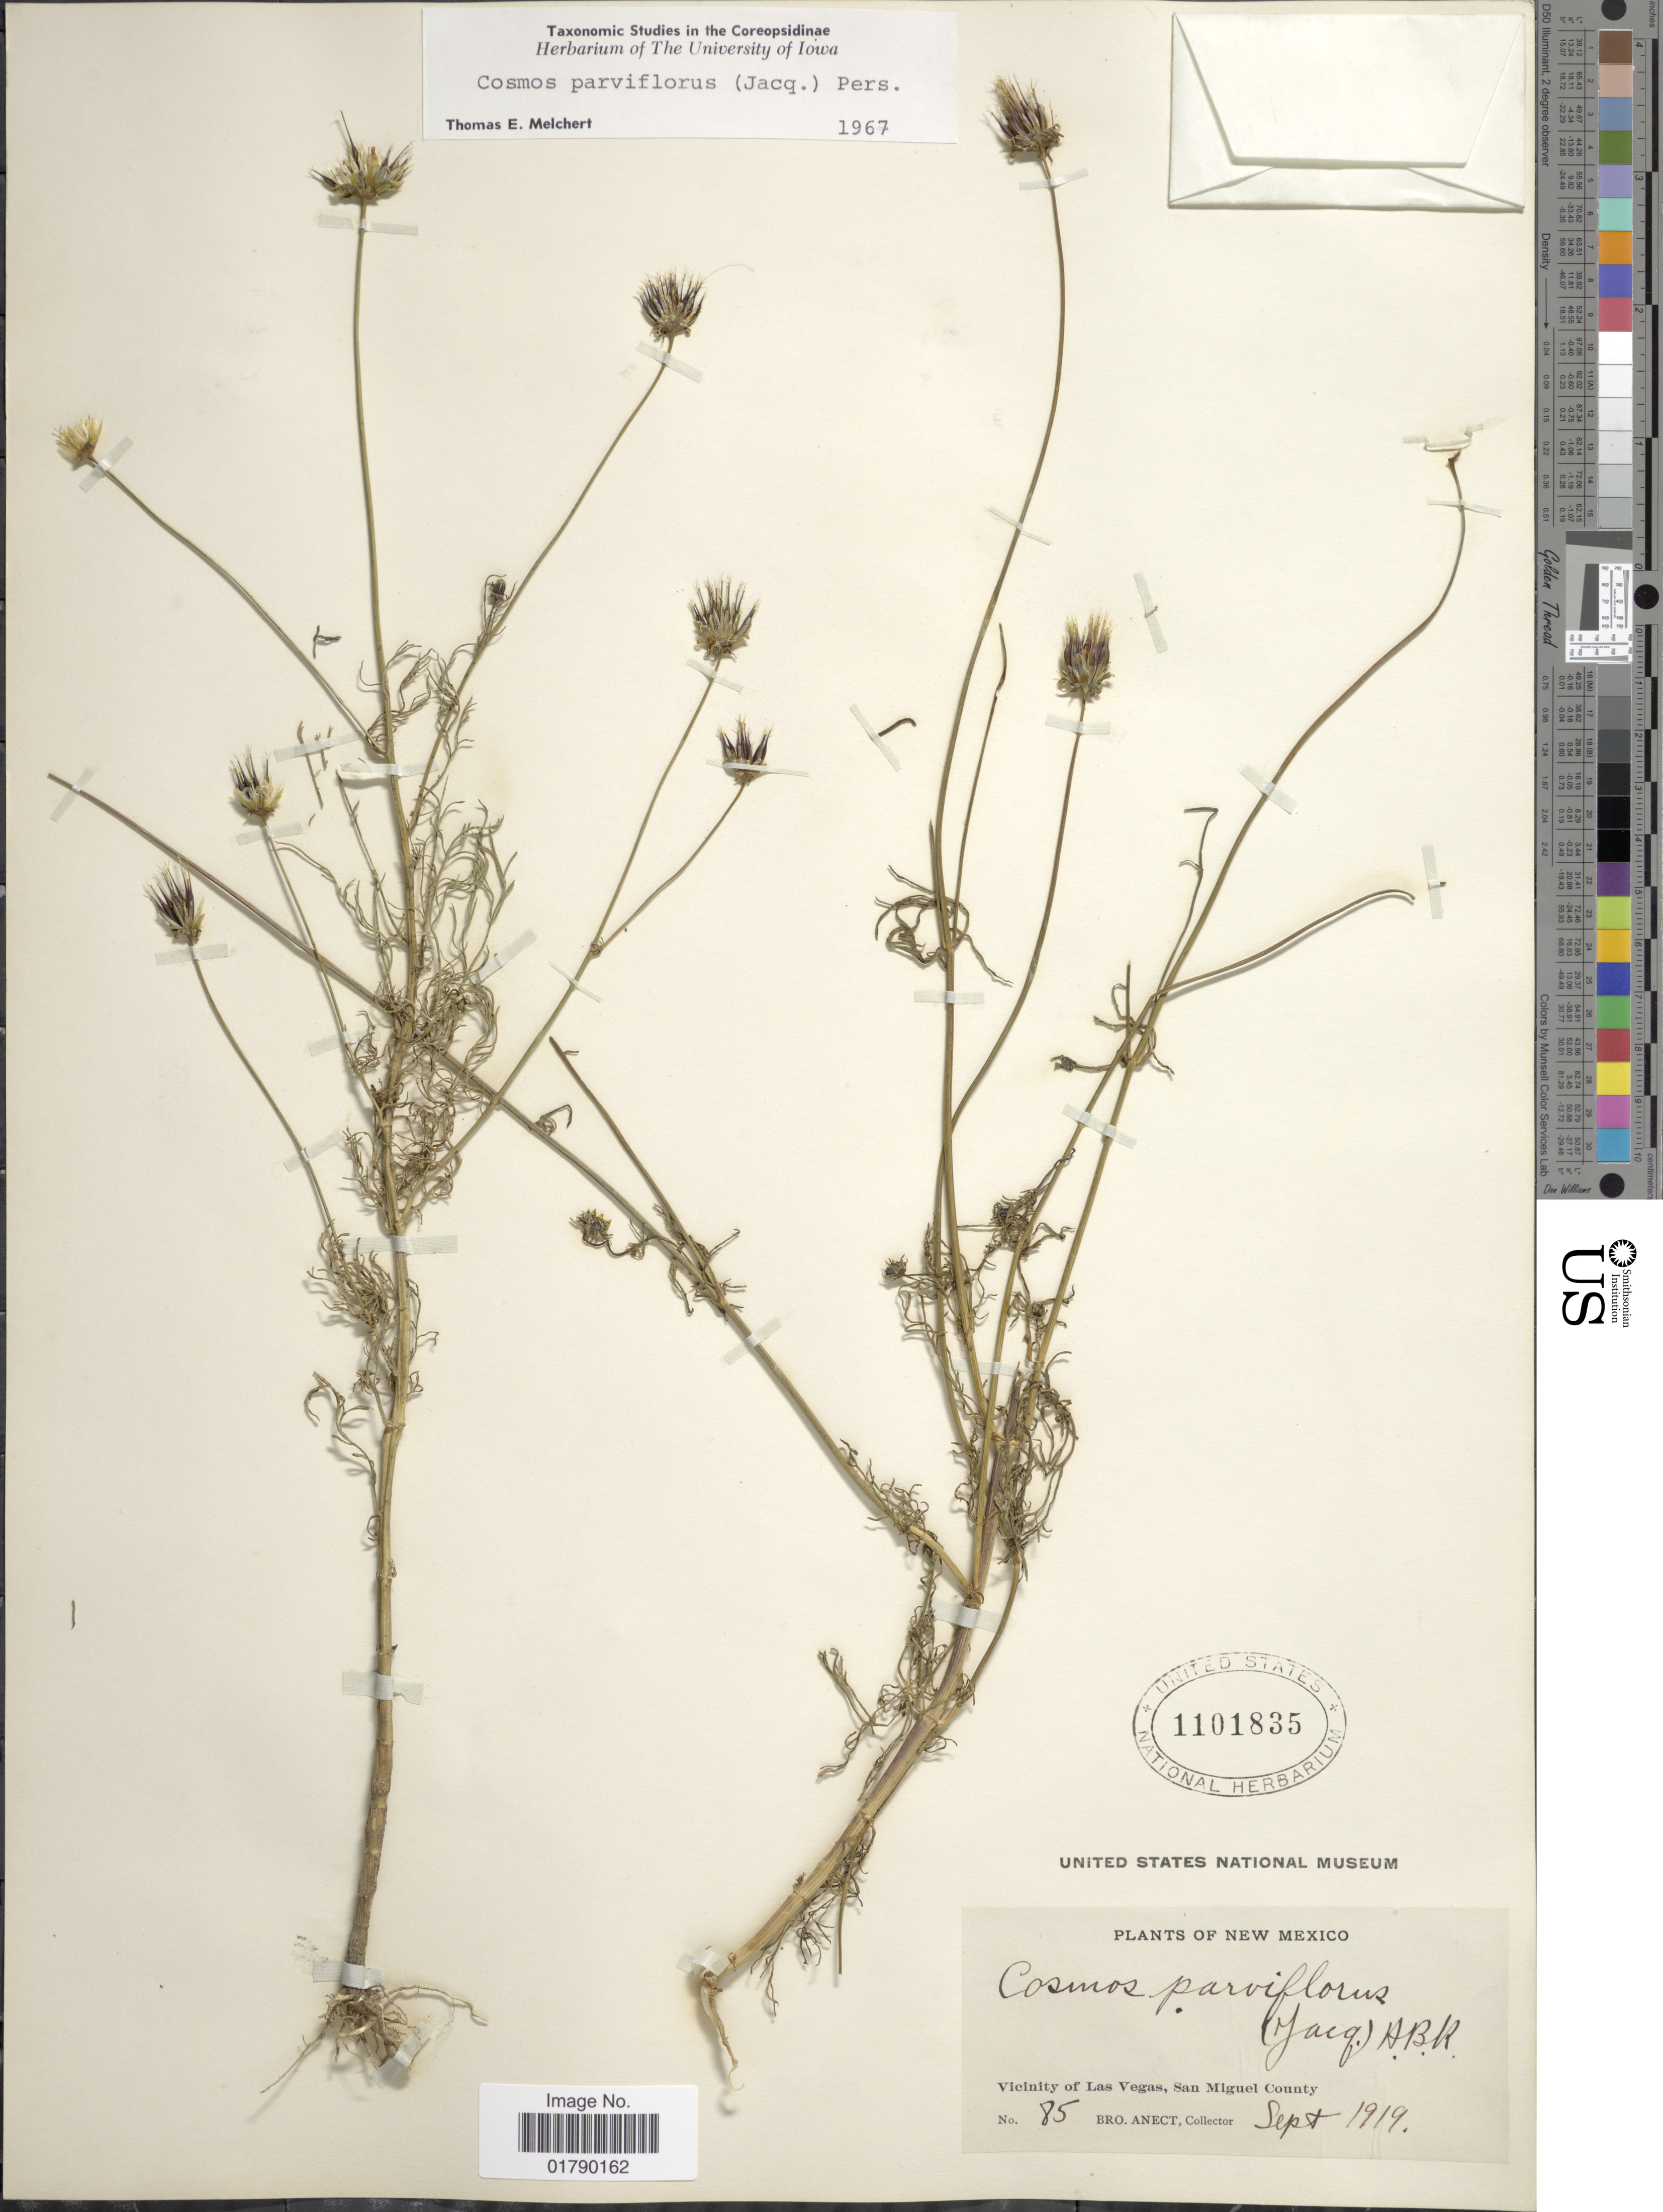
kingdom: Plantae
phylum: Tracheophyta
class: Magnoliopsida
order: Asterales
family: Asteraceae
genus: Cosmos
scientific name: Cosmos parviflorus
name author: (Jacq.) Pers.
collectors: B. Anect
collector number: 85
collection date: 1919-09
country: United States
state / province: New Mexico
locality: Vicinity of Las Vegas, San Miguel County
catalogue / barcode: US 1101835